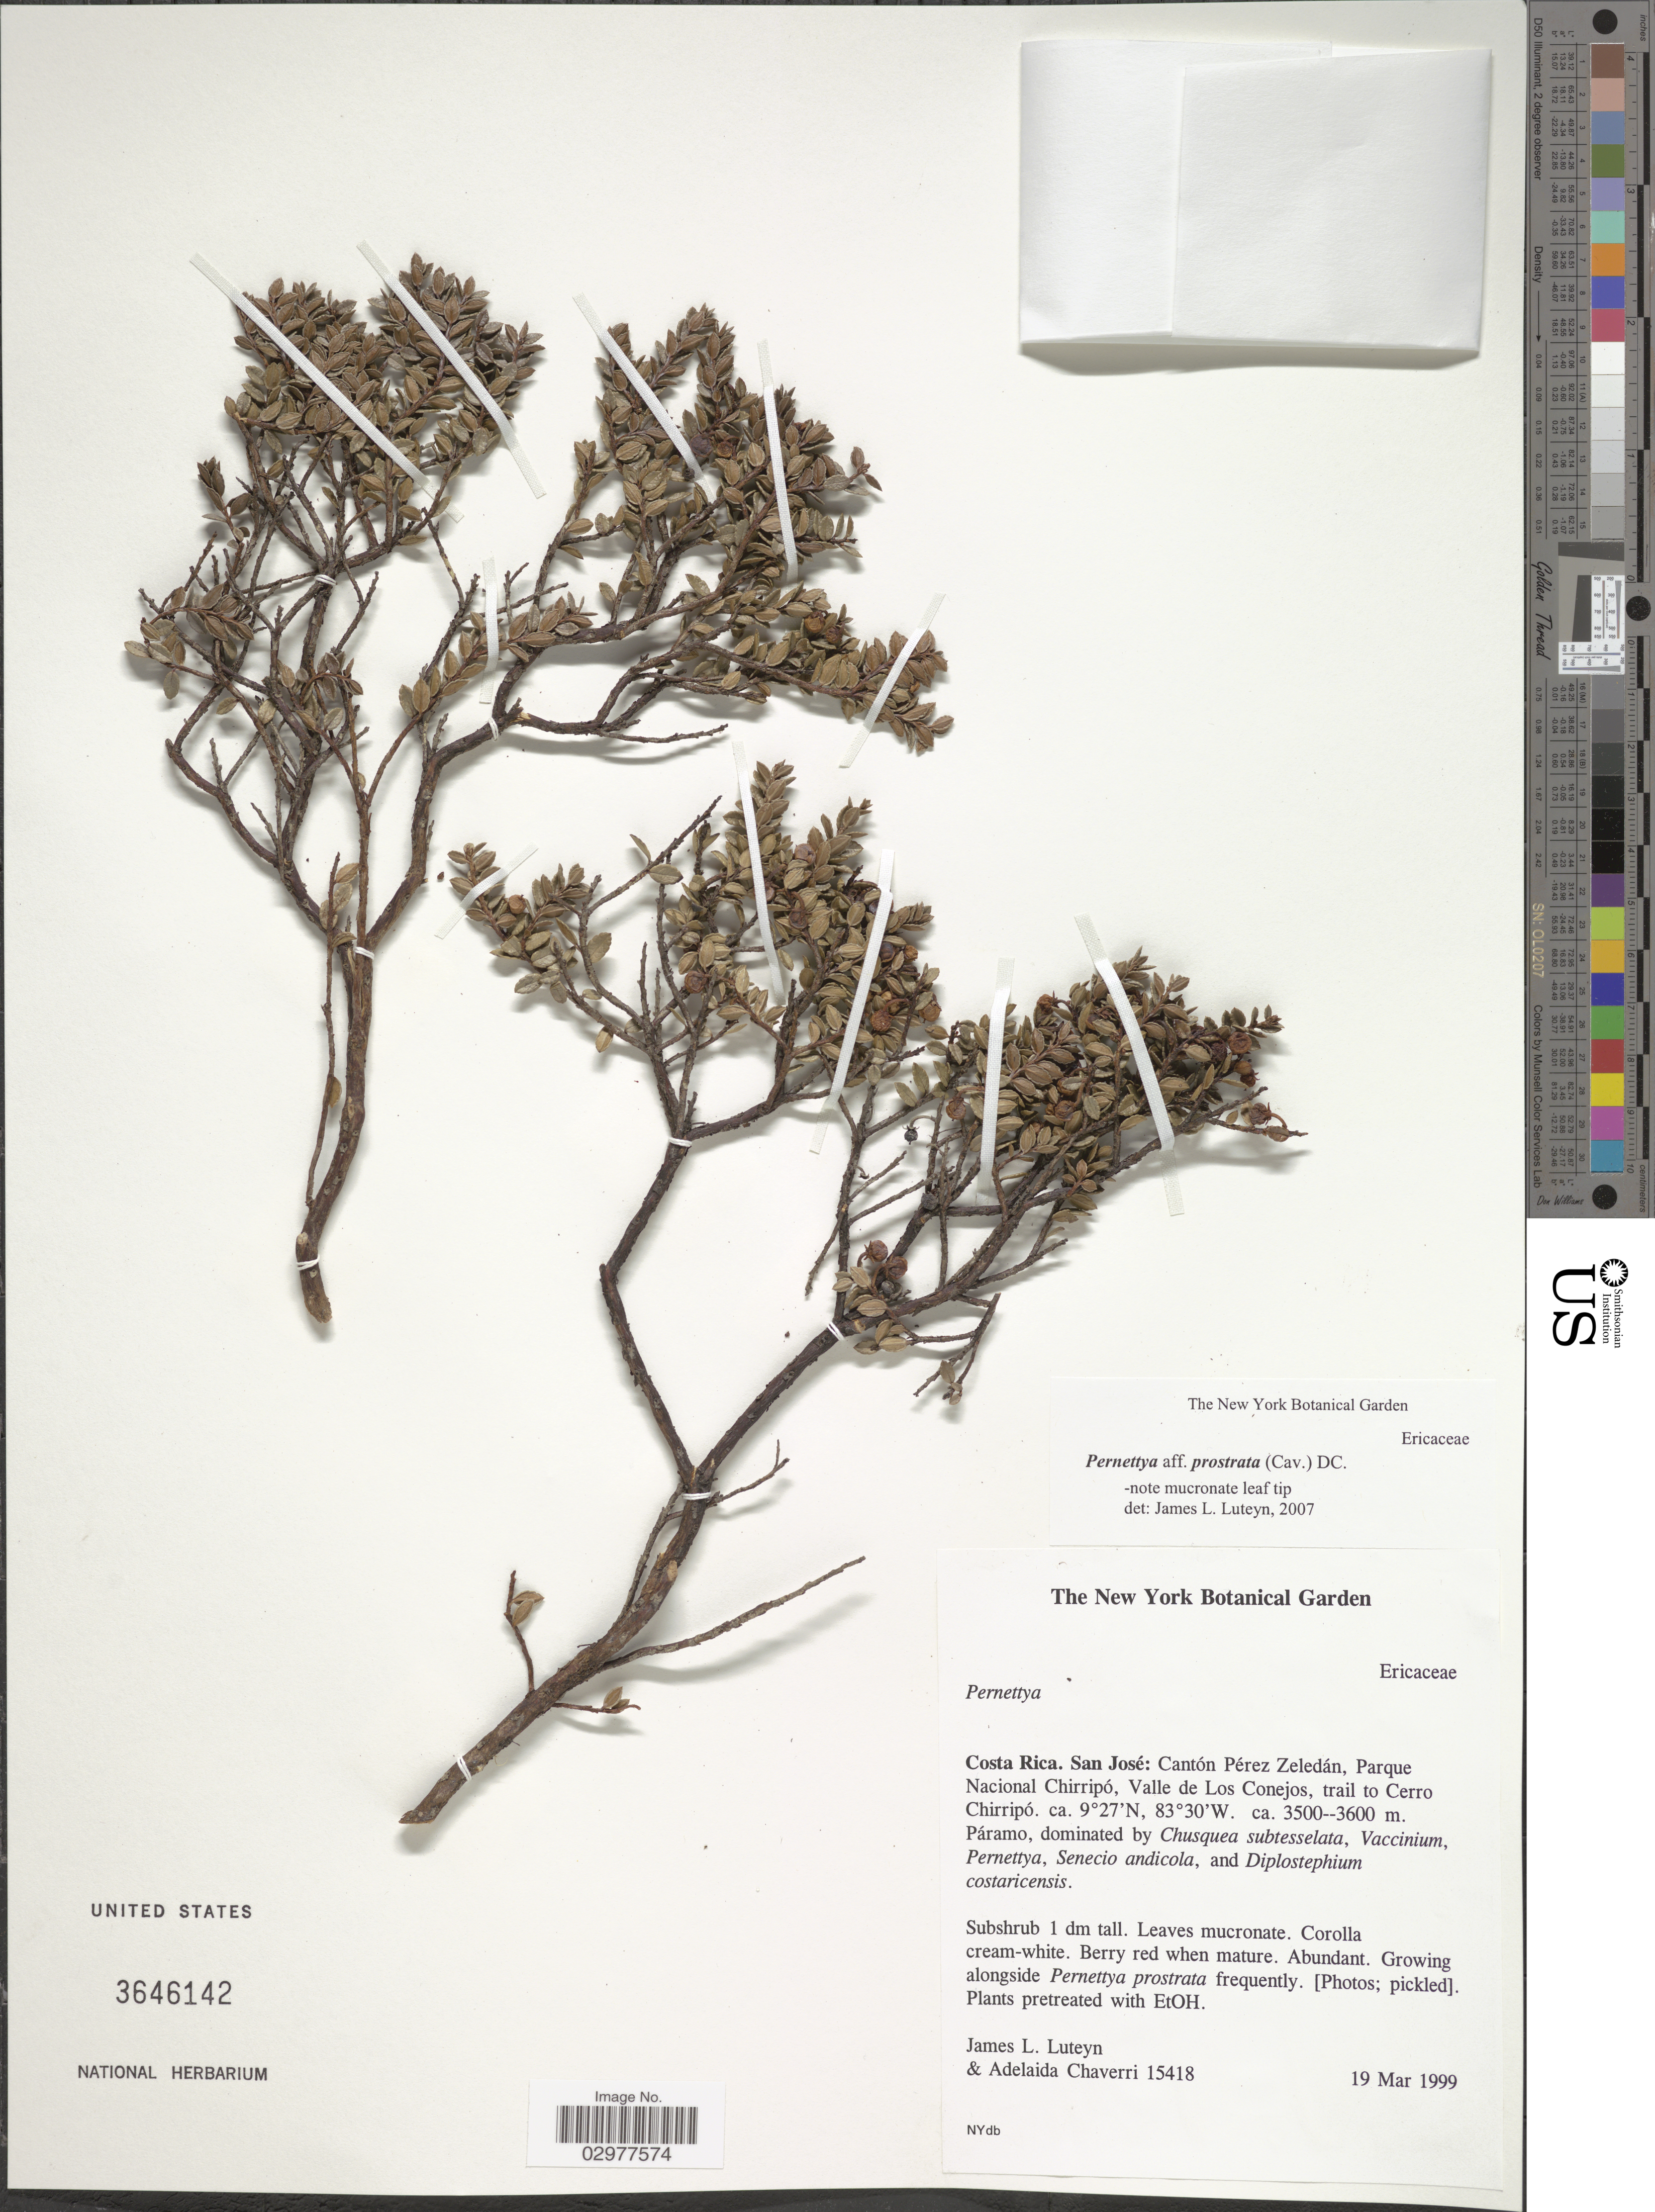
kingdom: Plantae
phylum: Tracheophyta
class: Magnoliopsida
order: Ericales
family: Ericaceae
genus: Pernettya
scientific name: Pernettya prostrata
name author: (Cav.) DC.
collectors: J. Luteyn & A. Chaverri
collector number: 15418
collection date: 1999-03-19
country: Costa Rica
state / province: San José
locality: Cantón Pérez Zeledán, Parque Nacional Chirripó, Valle de Los Conejos, trail to Cerro Chirripó.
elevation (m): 3500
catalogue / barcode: US 3646142